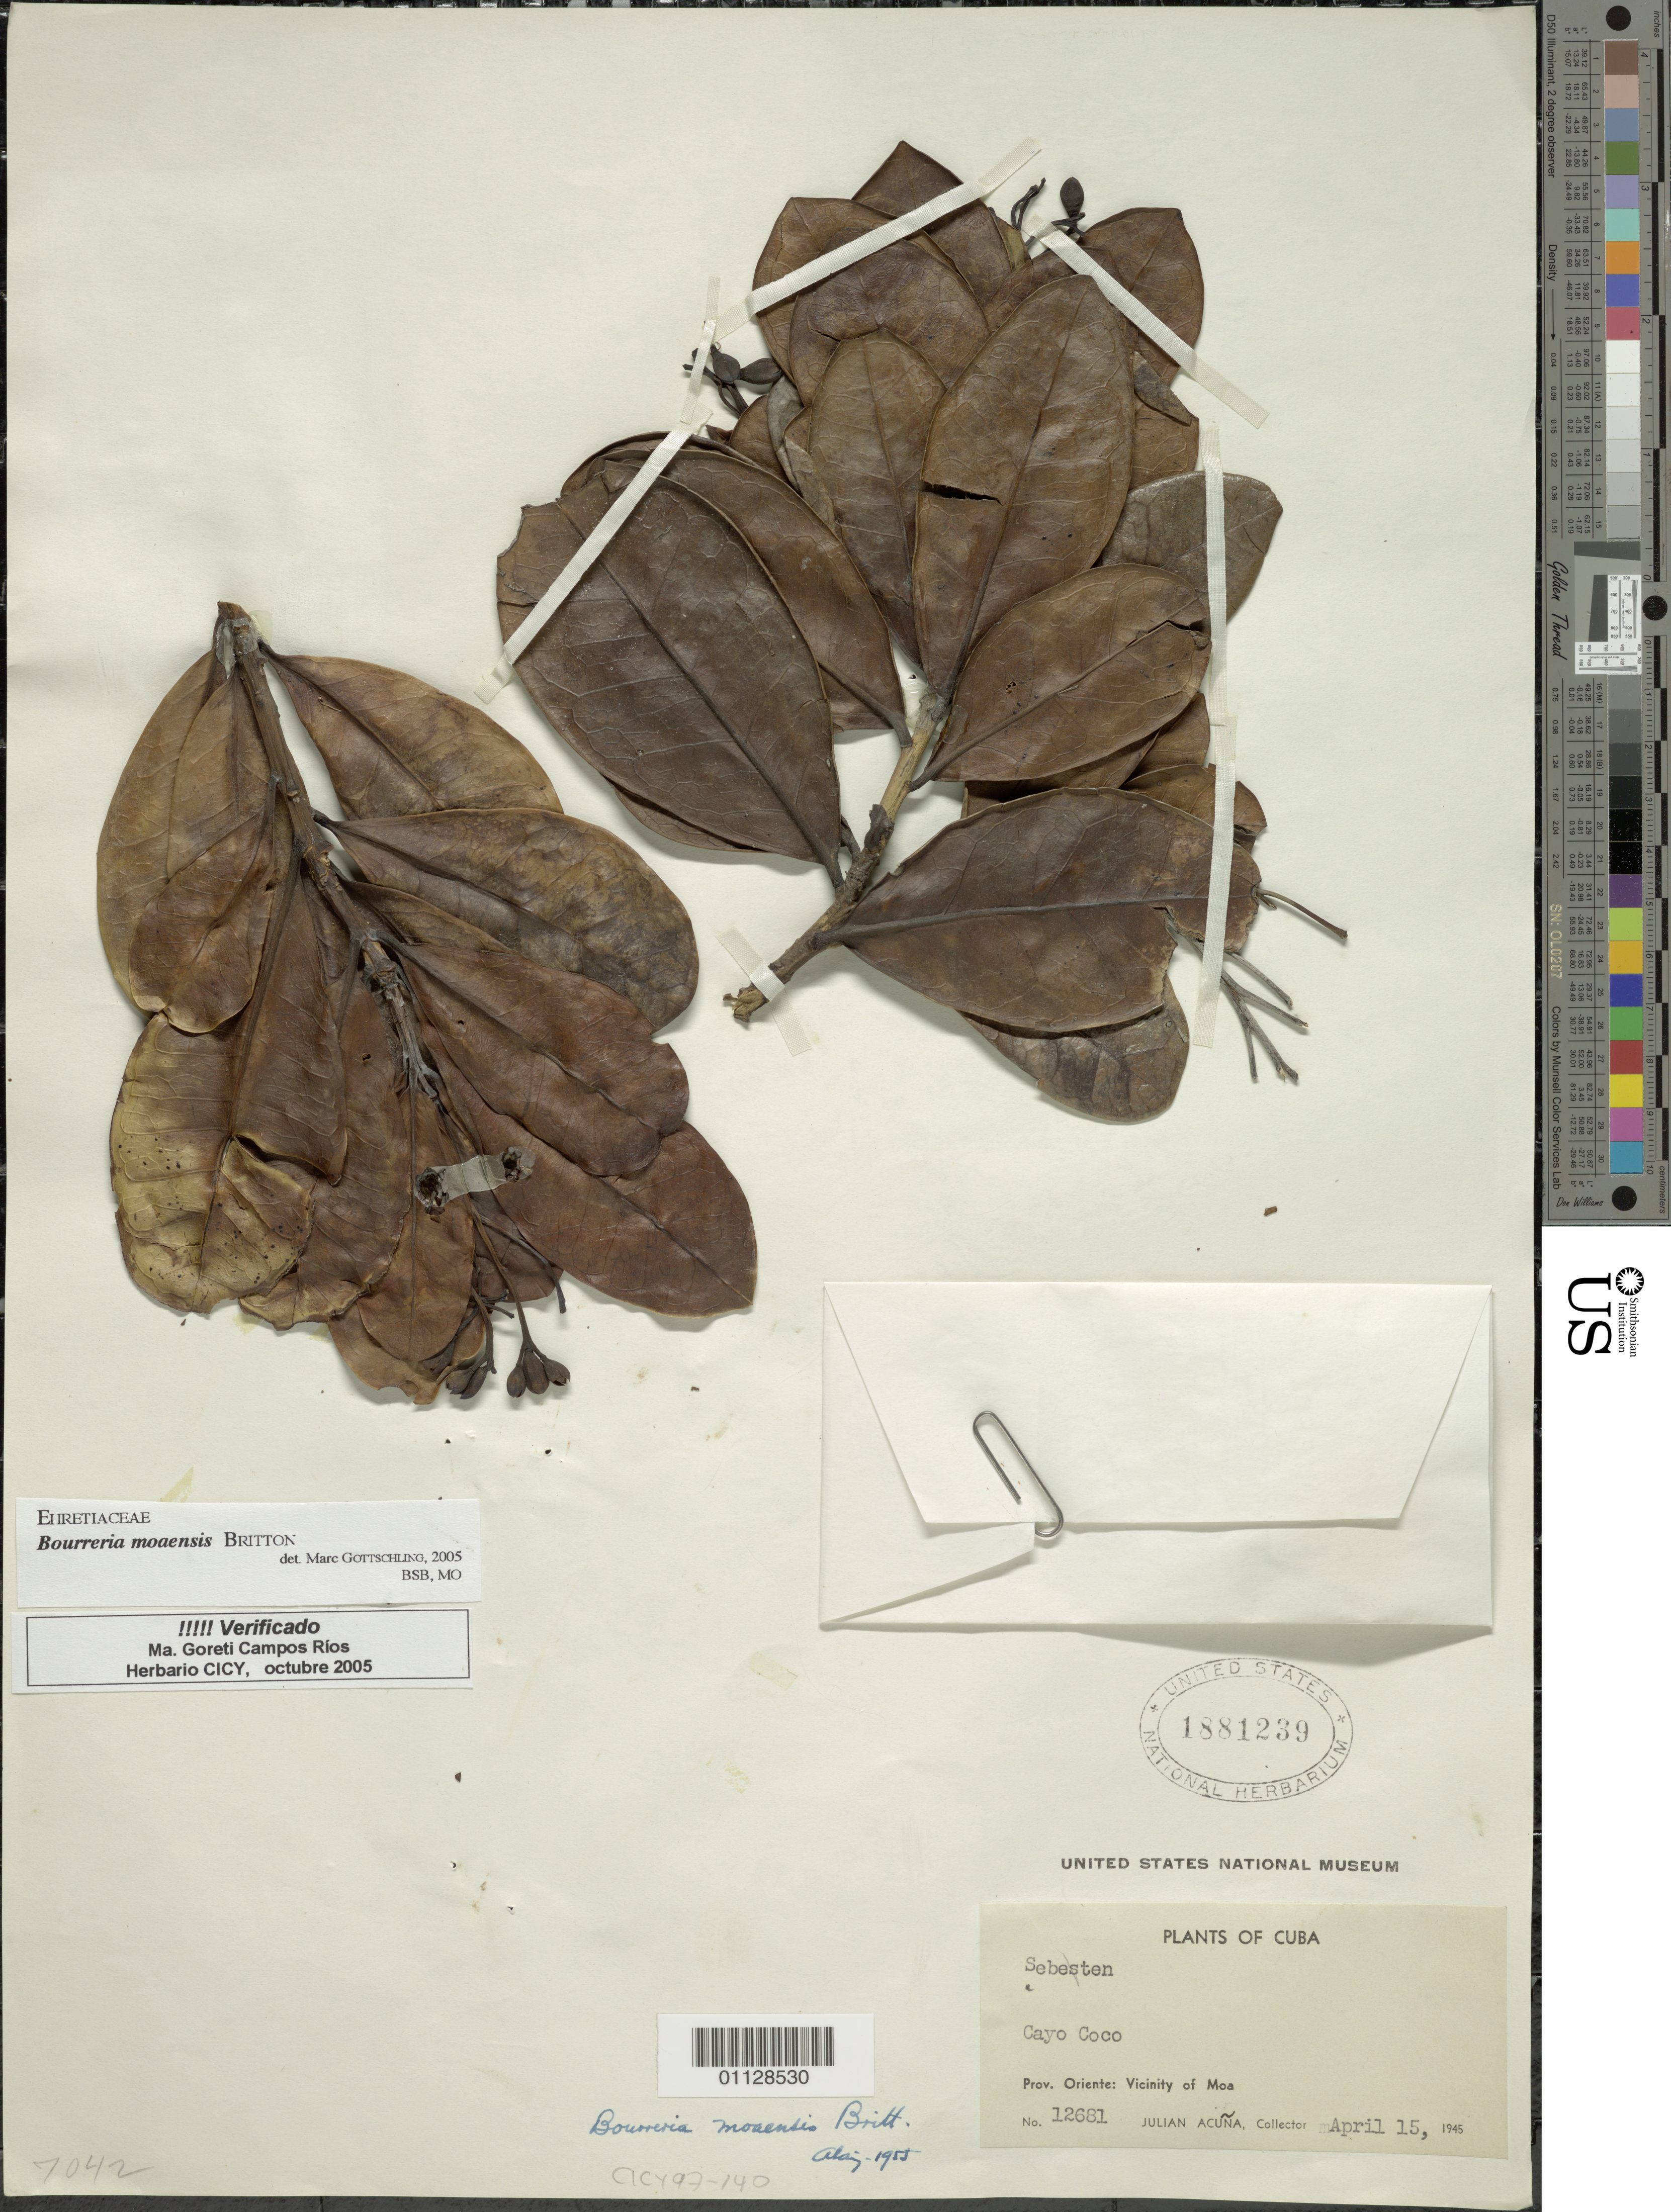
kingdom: Plantae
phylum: Tracheophyta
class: Magnoliopsida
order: Boraginales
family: Ehretiaceae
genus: Bourreria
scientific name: Bourreria linearis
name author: Miers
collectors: J. Acuña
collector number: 12681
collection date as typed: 15 Apr 1945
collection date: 1945-04-15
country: Cuba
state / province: Holguín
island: Cuba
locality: Cayo Coco, vicinity of Moa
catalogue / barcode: US 1881239